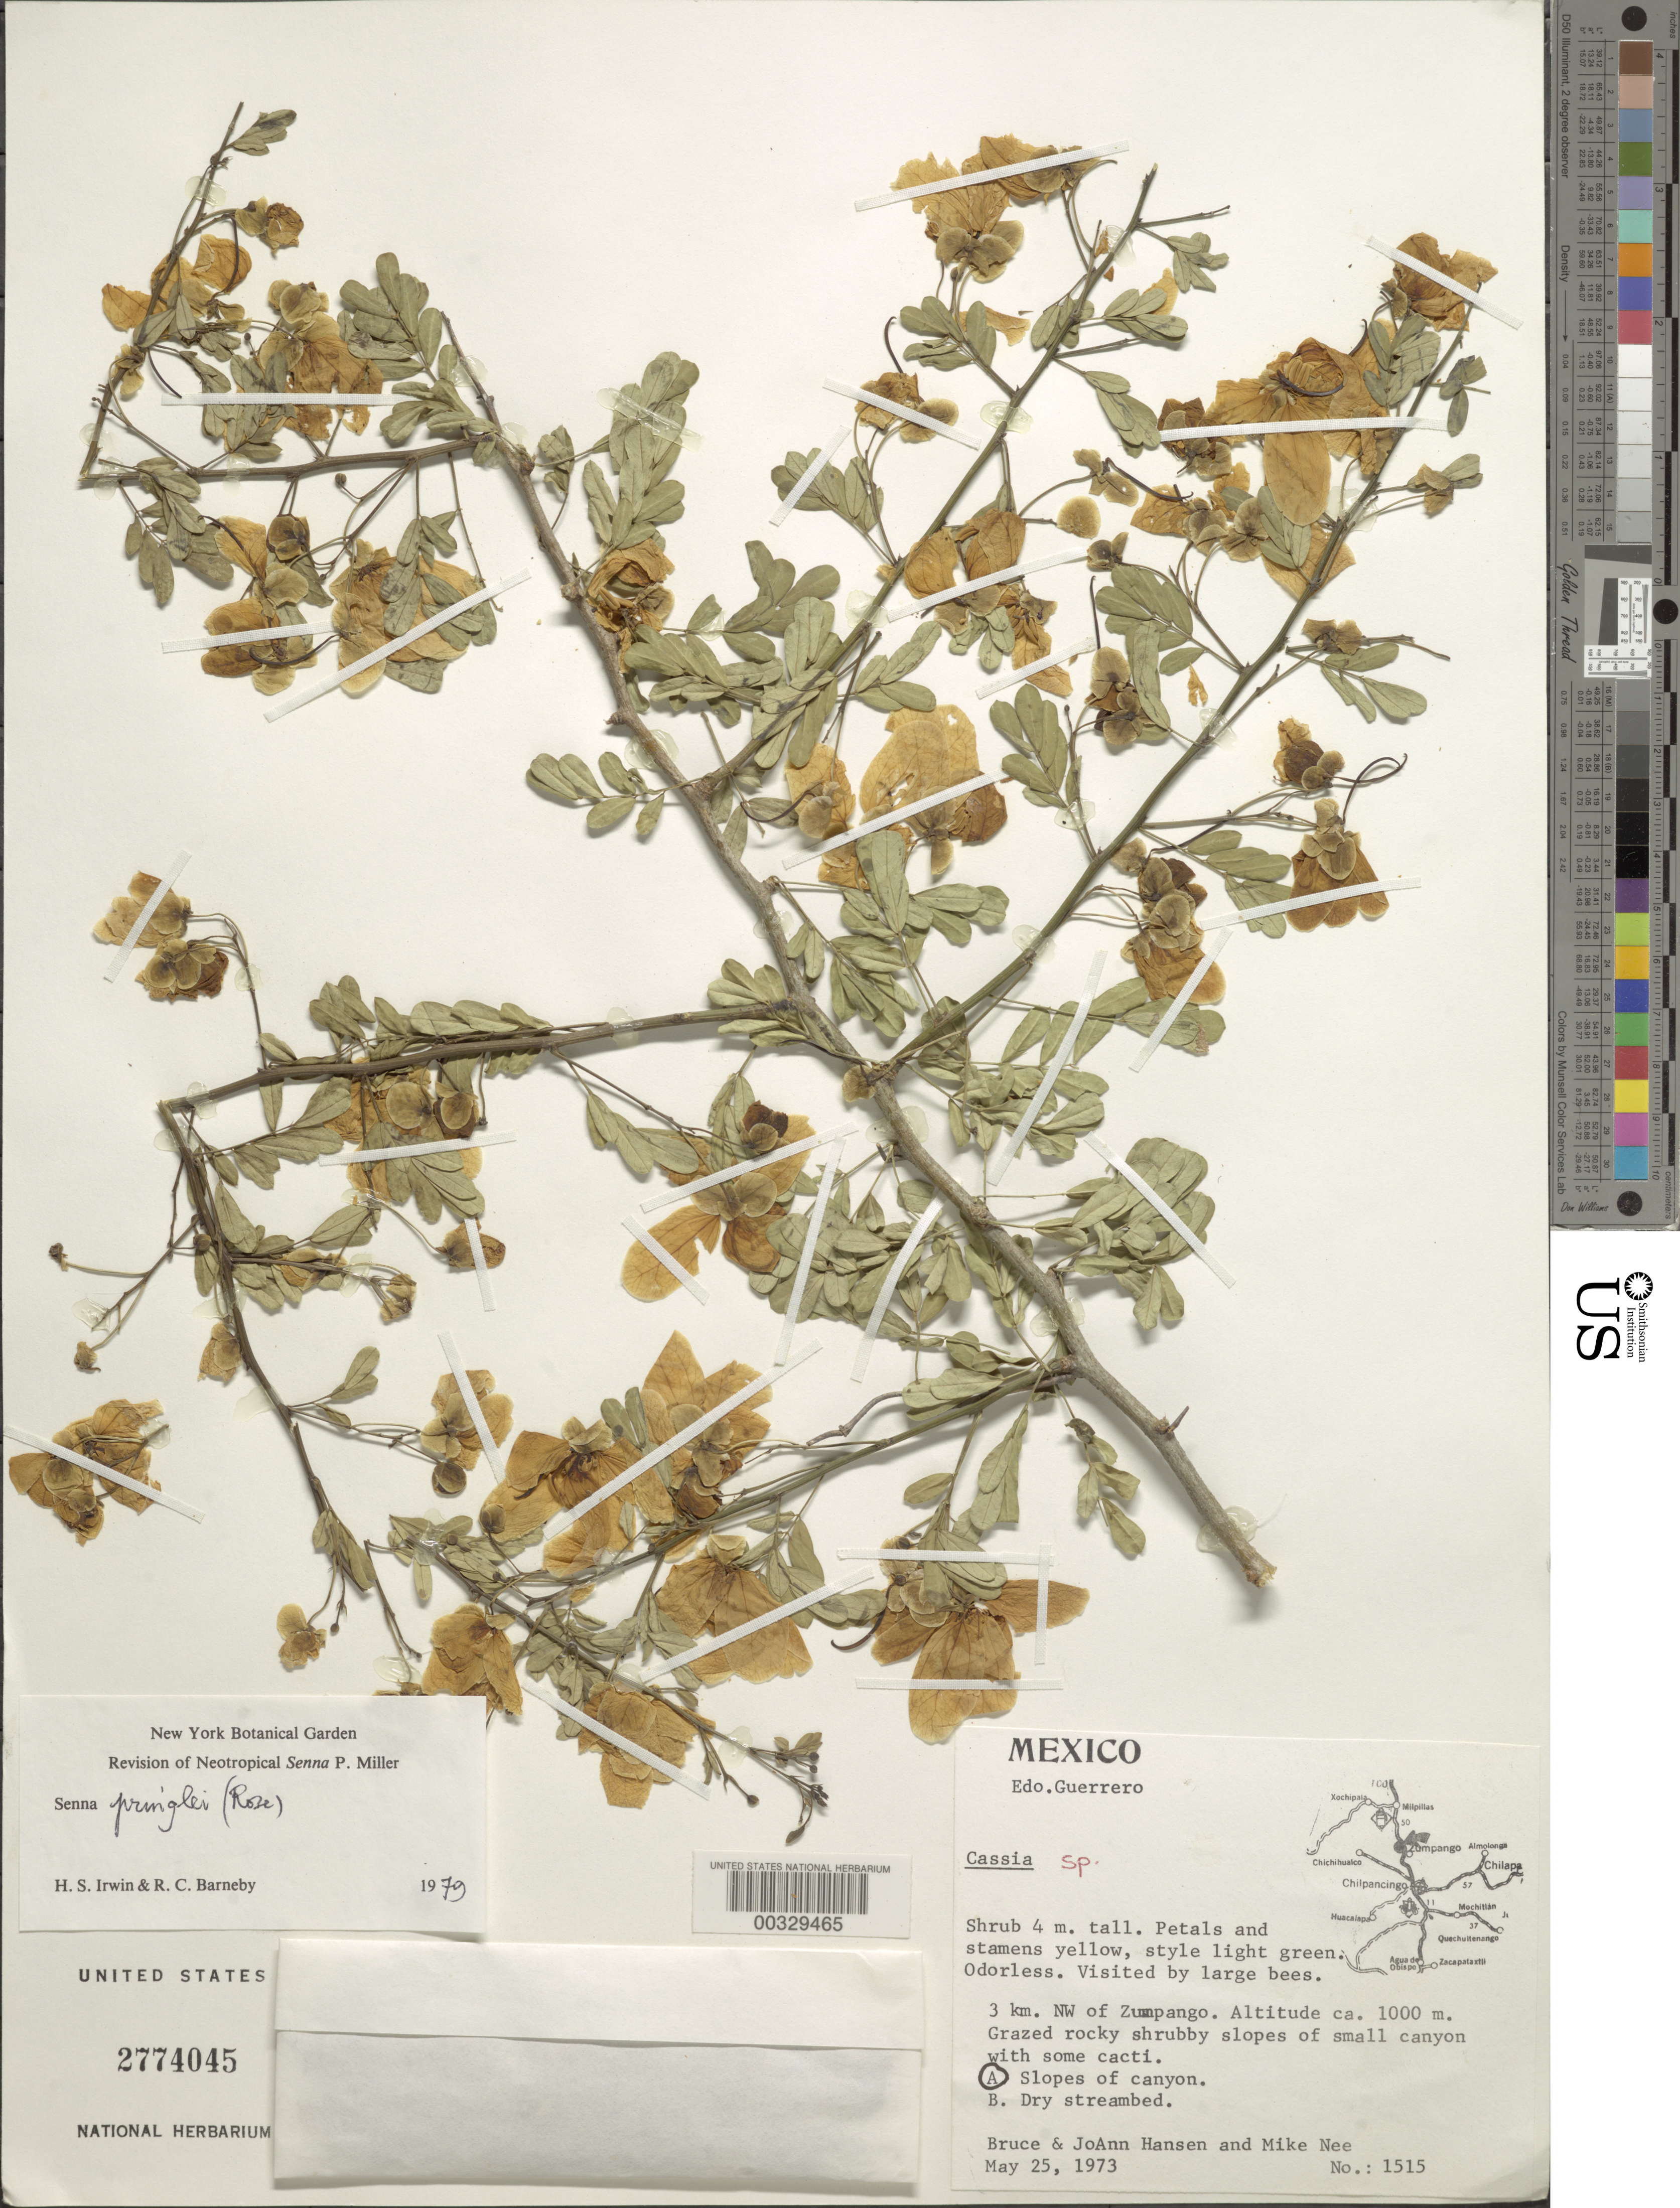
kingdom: Plantae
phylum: Tracheophyta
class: Magnoliopsida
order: Fabales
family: Fabaceae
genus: Senna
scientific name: Senna pringlei (Rose), ined. 2023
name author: (Rose)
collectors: B. Hansen, J. Hansen & M. Nee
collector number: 1515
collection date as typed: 25 May 1973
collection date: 1973-05-25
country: Mexico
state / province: Guerrero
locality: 3 km NW of Zumpango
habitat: Slopes of canyon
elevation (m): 1000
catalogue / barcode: US 2774045